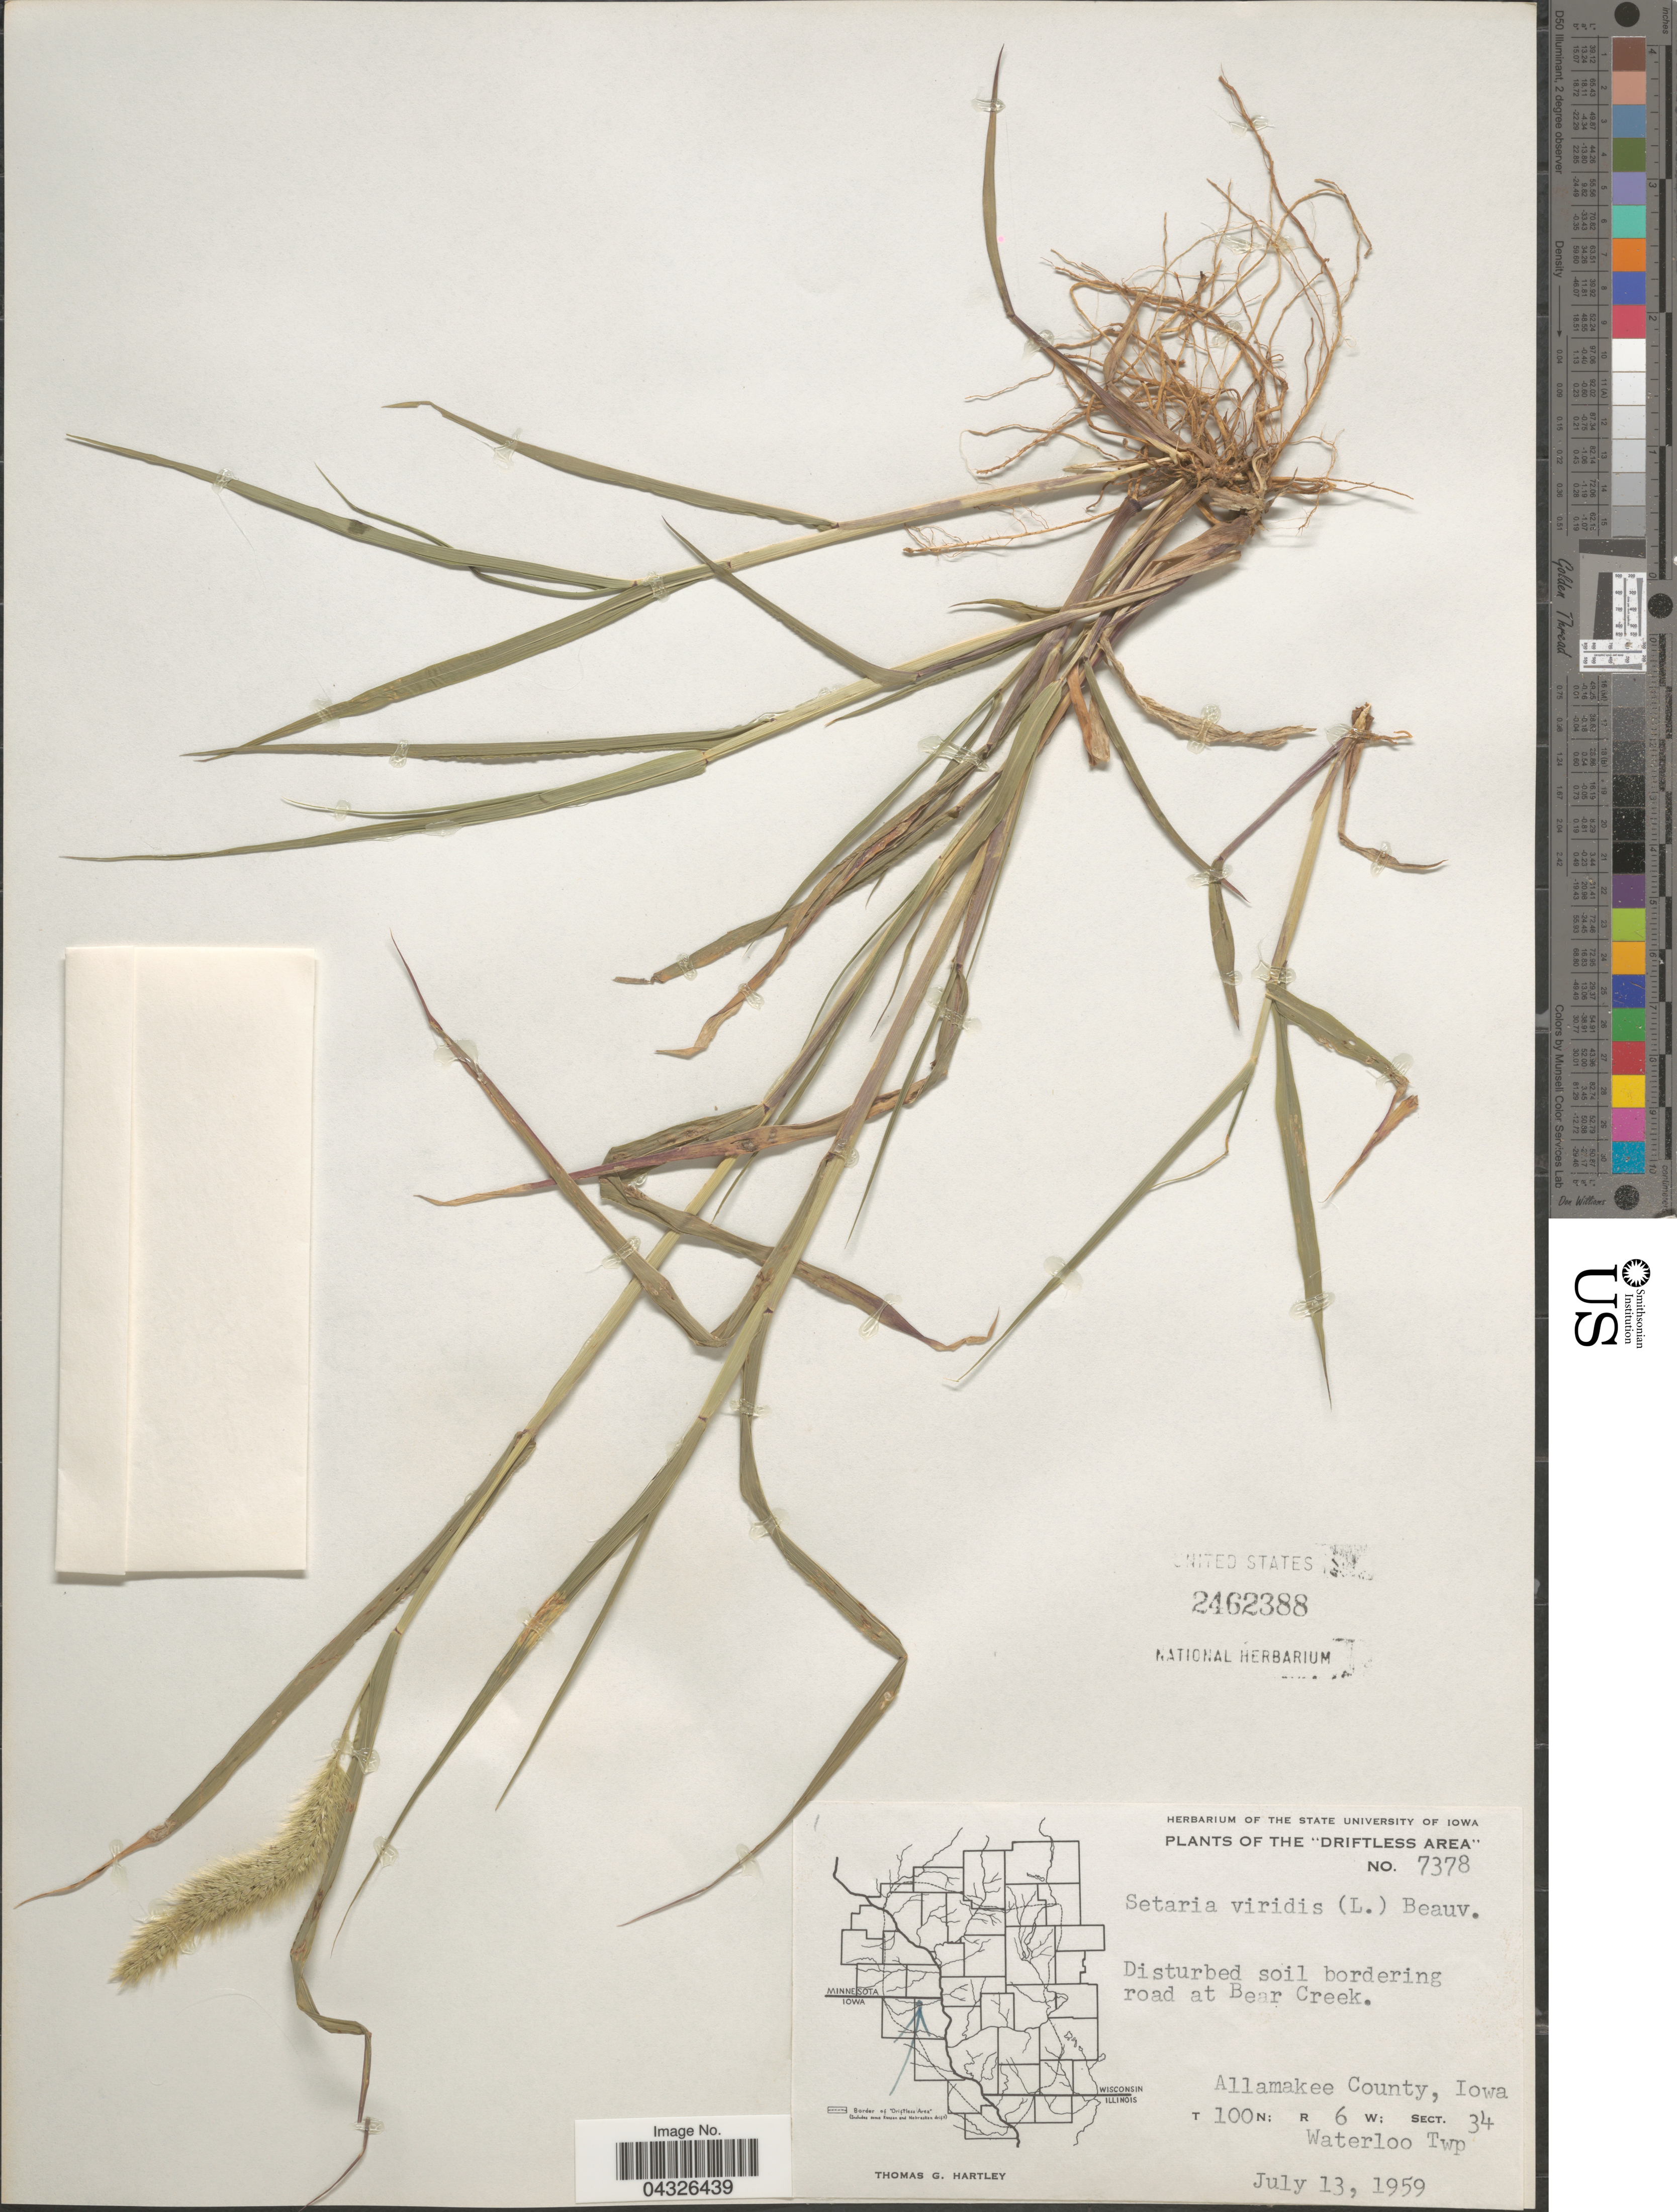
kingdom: Plantae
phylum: Tracheophyta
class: Liliopsida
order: Poales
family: Poaceae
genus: Setaria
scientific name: Setaria viridis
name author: (L.) P. Beauv.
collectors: T. G. Hartley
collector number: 7378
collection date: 1959-07-13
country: United States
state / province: Iowa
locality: The "Driftless Area". Disturbed soil bordering road at Bear Creek. Allamakee County. T100N: R 6 W; Sect. 34. Waterloo Twp.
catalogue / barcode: US 2462388